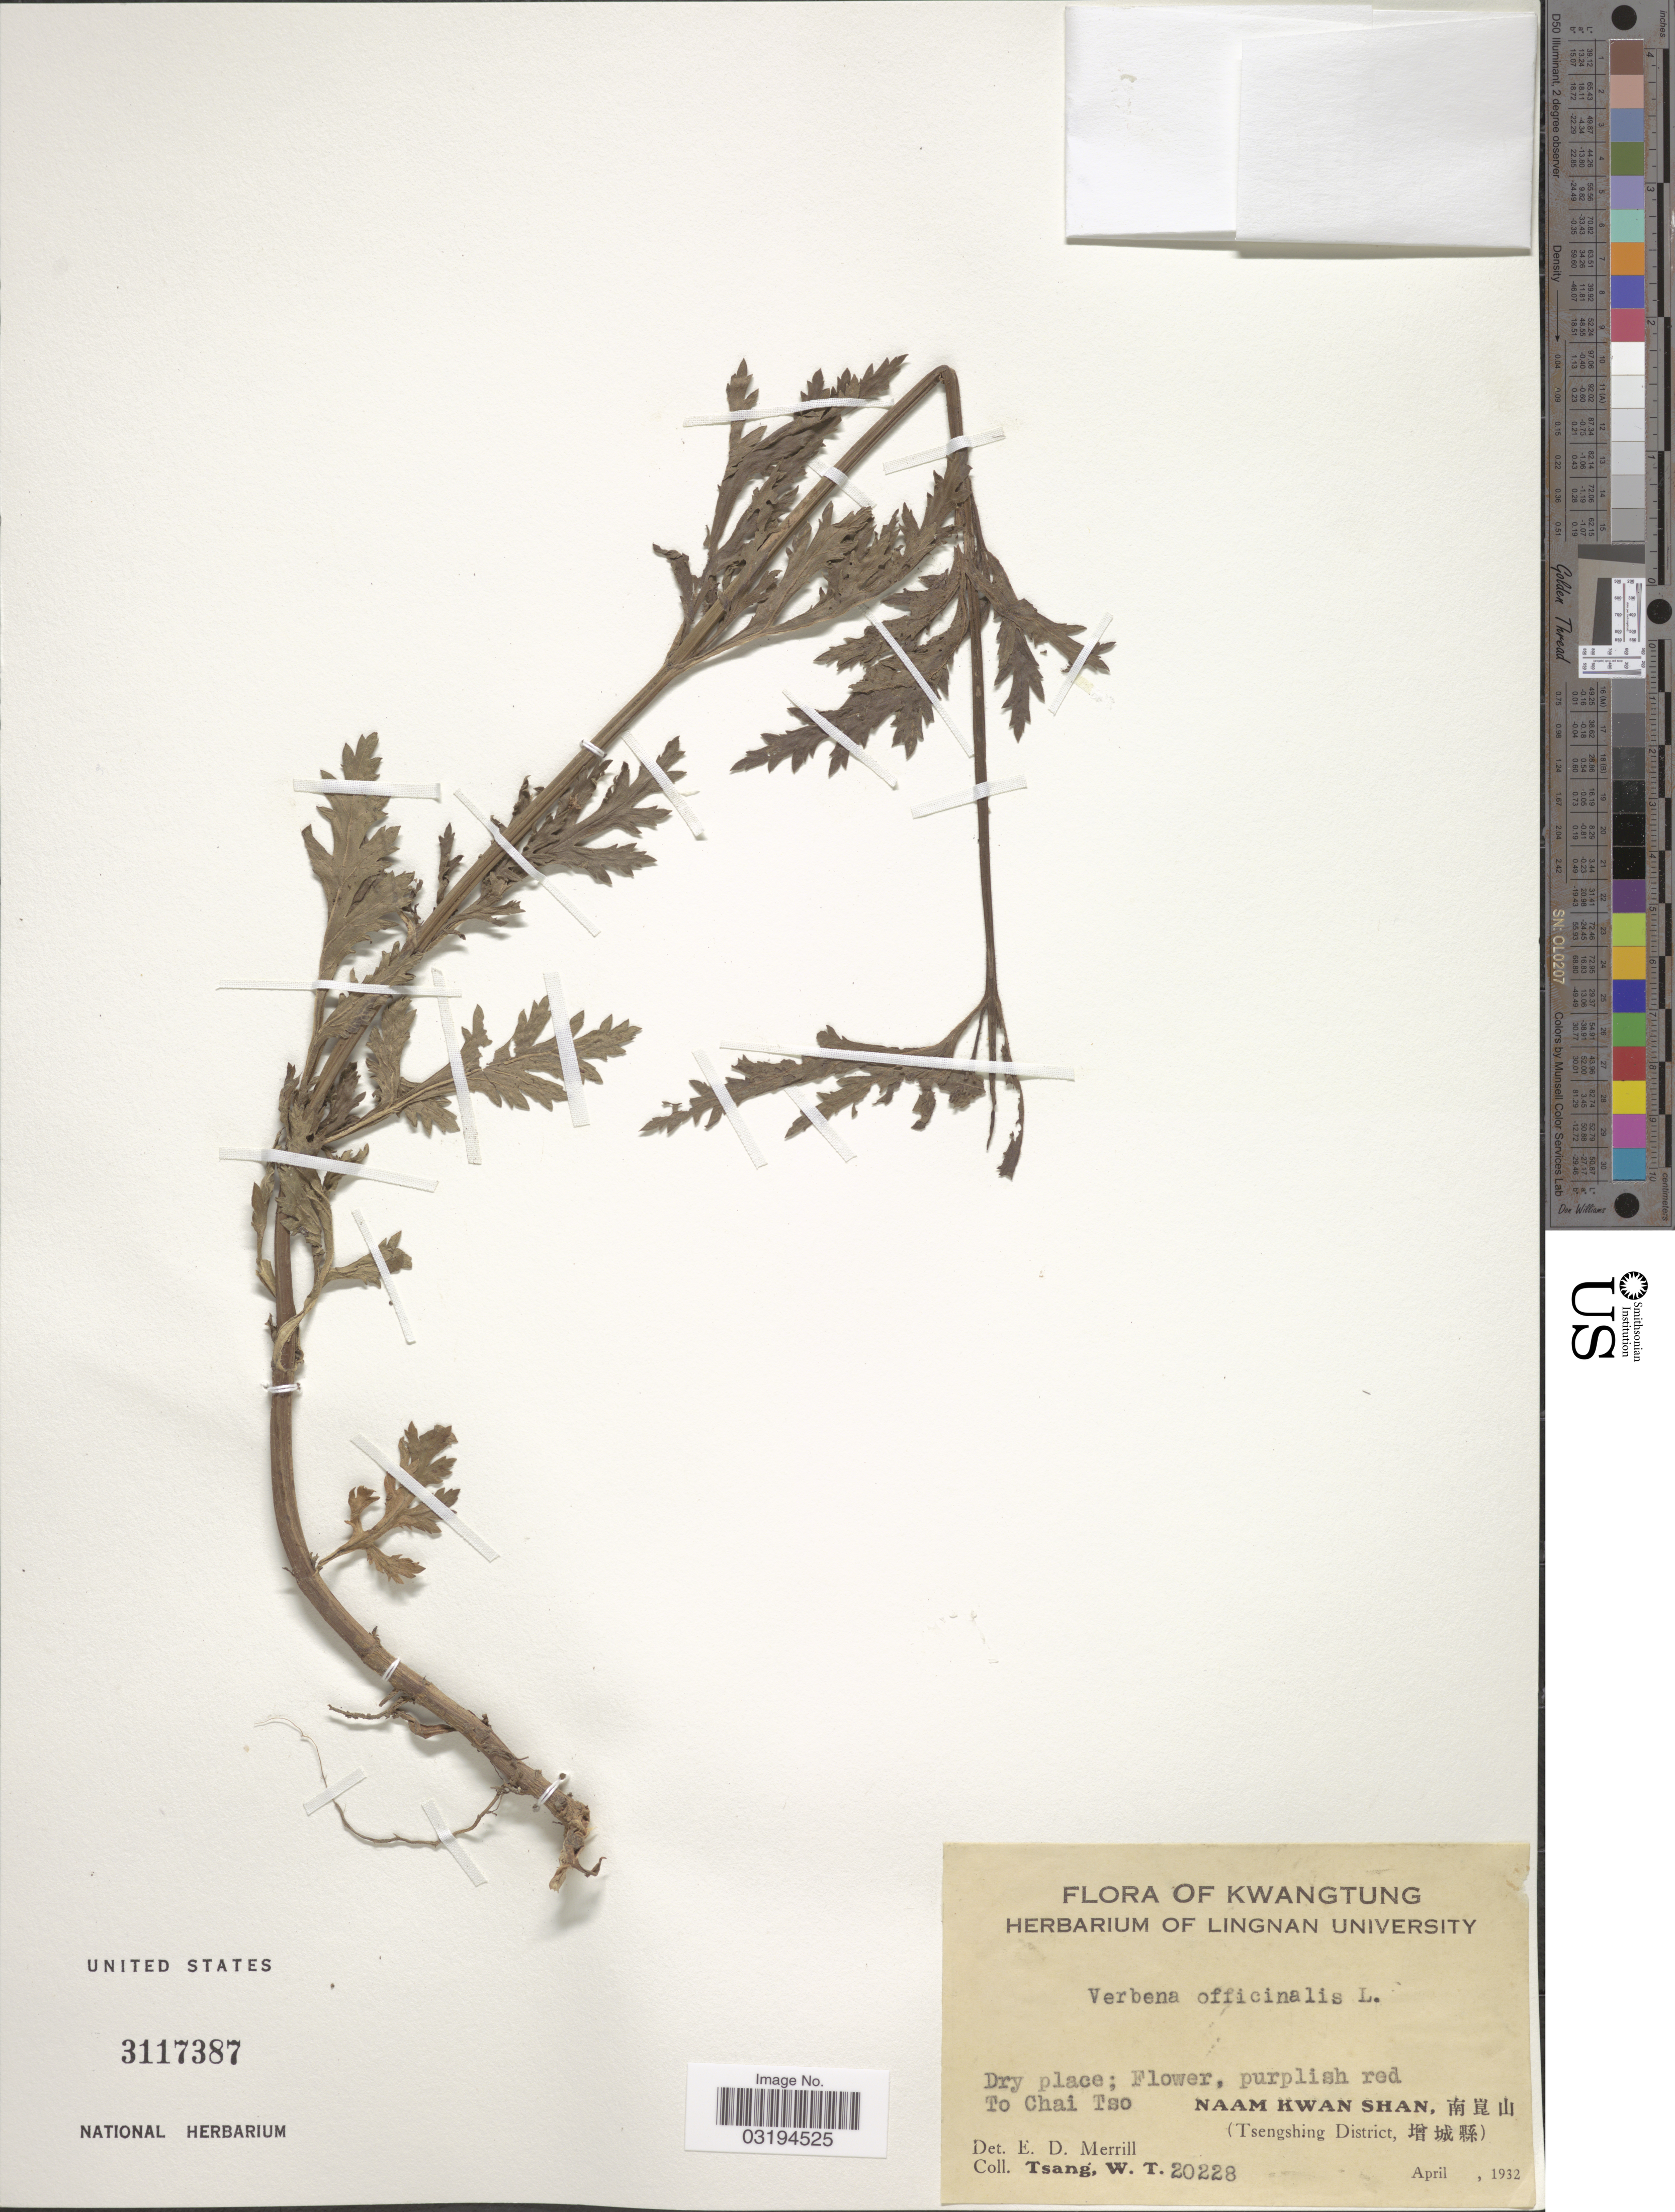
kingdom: Plantae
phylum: Tracheophyta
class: Magnoliopsida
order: Lamiales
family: Verbenaceae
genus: Verbena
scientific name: Verbena officinalis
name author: L.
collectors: W. T. Tsang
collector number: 20228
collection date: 1932-04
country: China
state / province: Guangdong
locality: Kwangtung. To Chai Tso. Naam Kwan Shan, (Tsengshing District).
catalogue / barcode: US 3117387